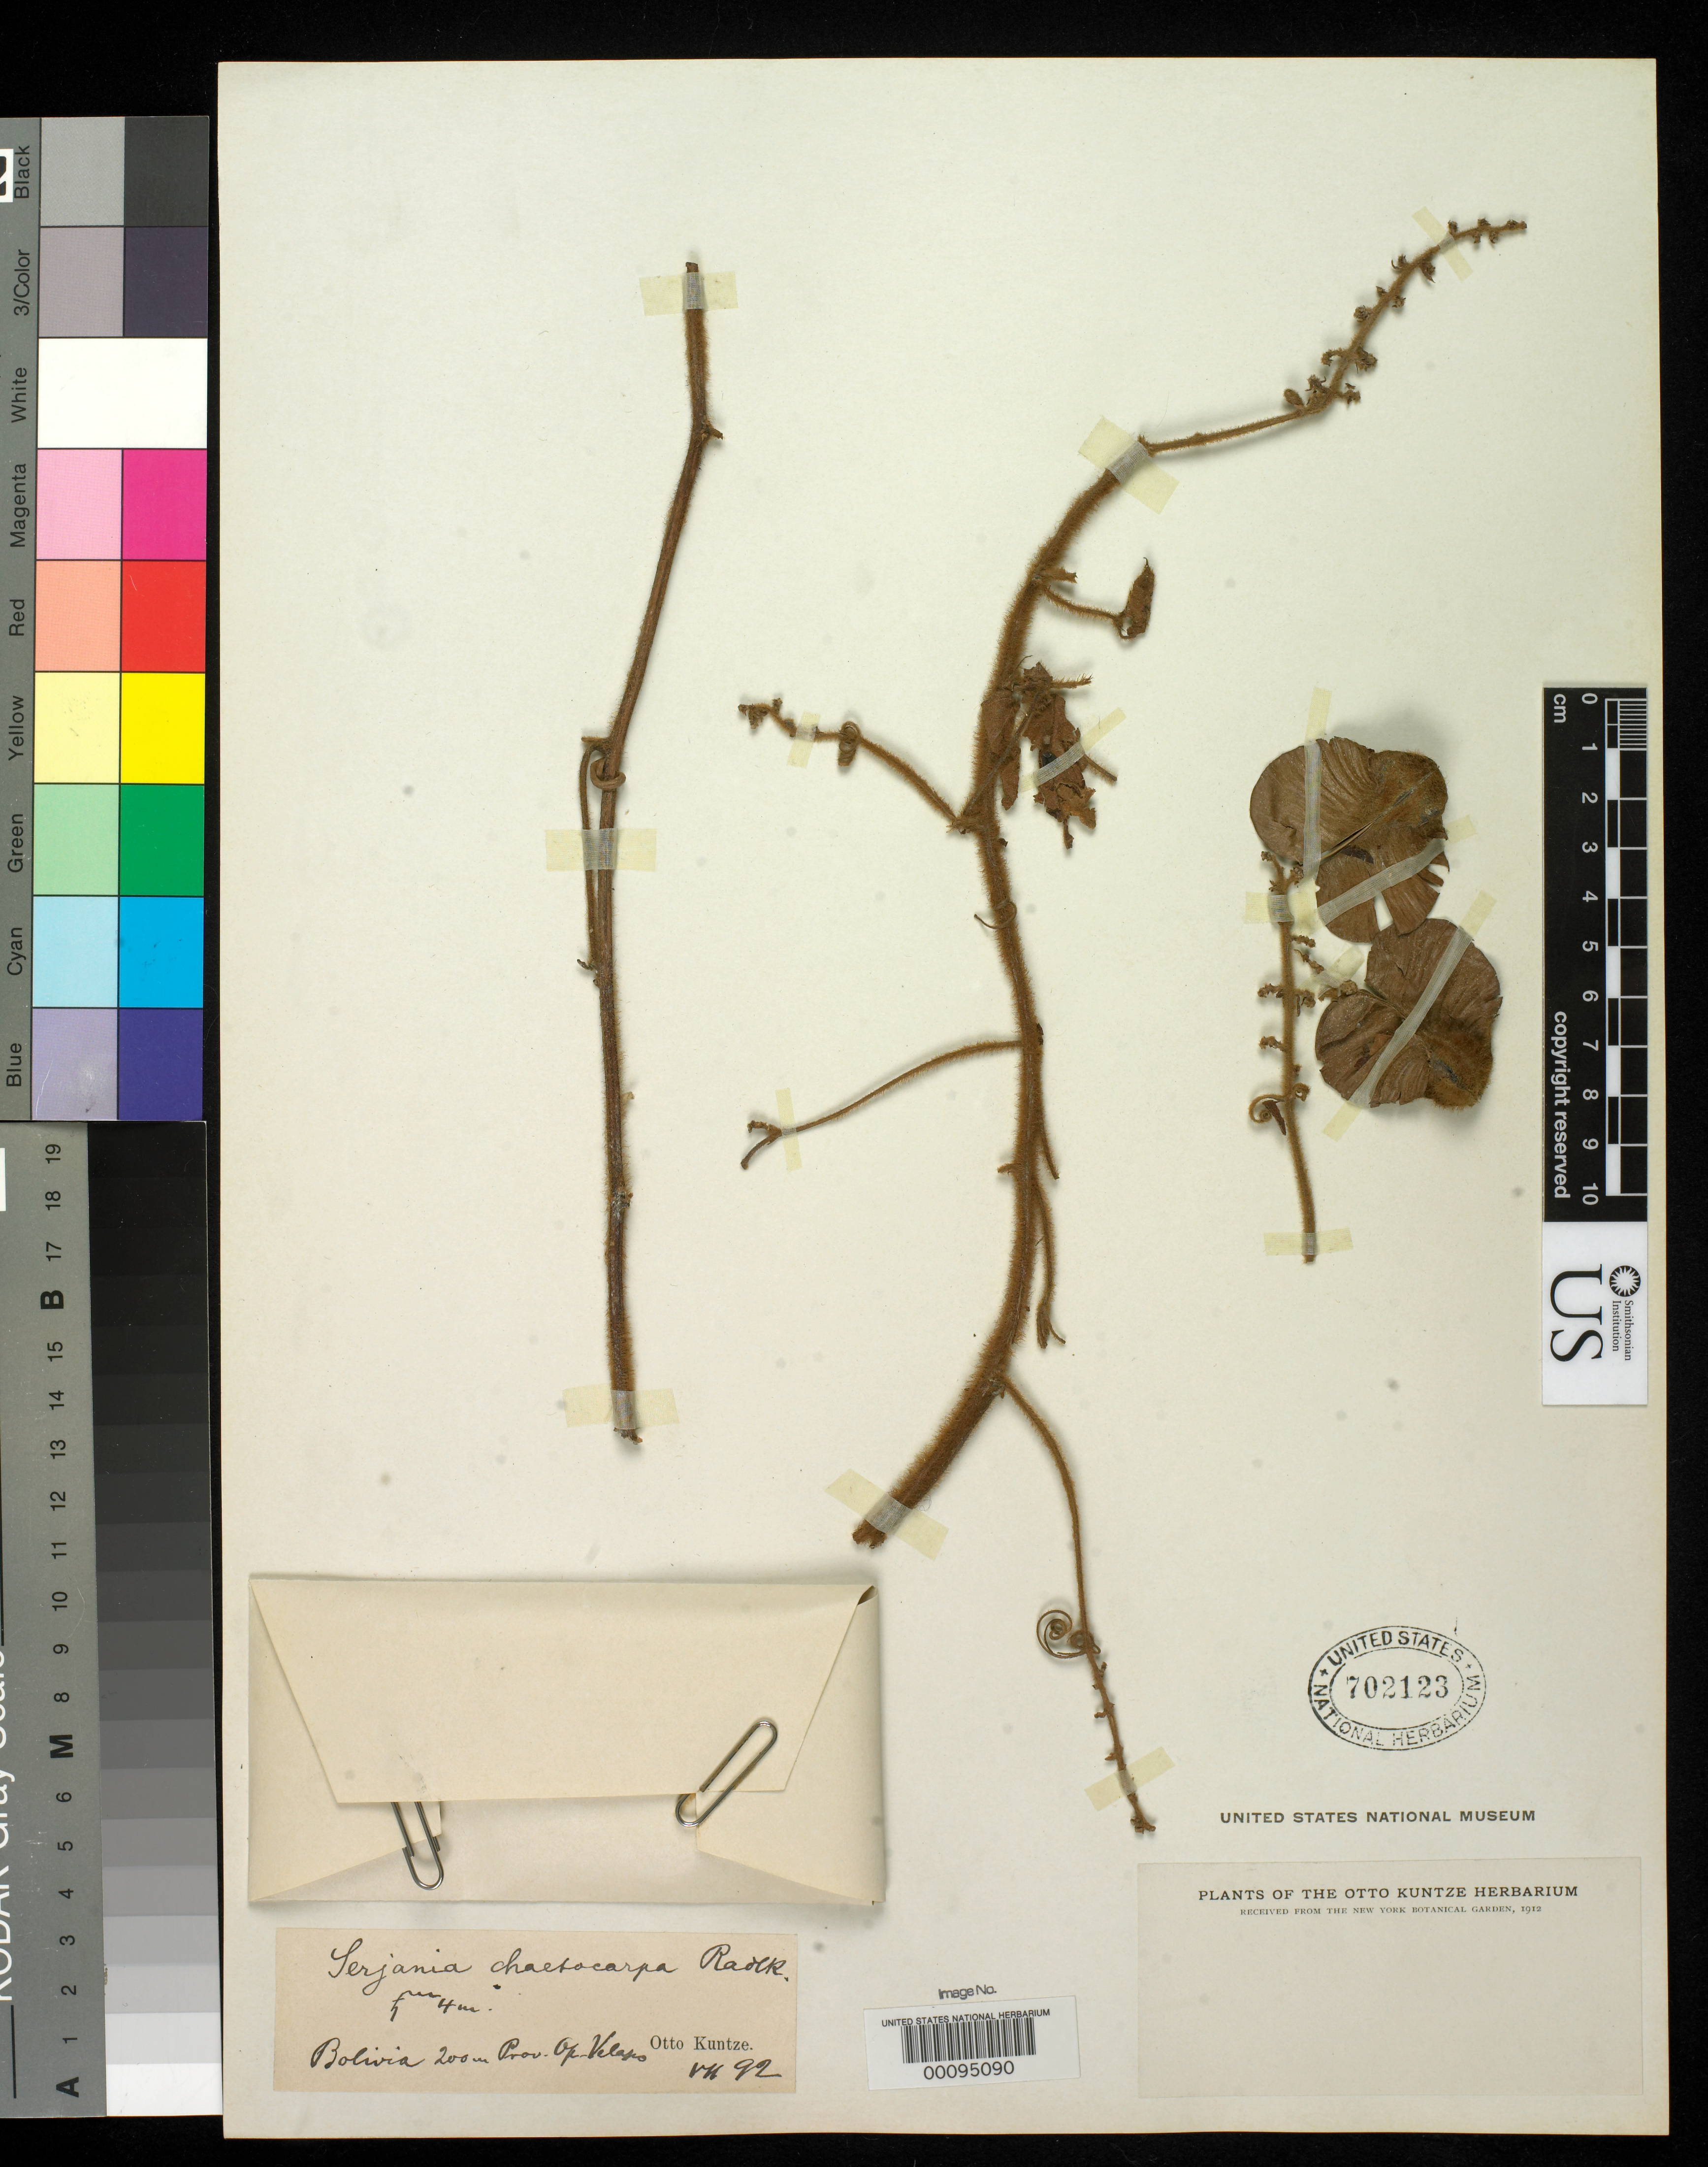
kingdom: Plantae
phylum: Tracheophyta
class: Magnoliopsida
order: Sapindales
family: Sapindaceae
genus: Serjania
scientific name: Serjania chaetocarpa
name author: Radlk.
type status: Type Collection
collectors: C.E.O. Kuntze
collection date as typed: Jul 1892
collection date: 1892-07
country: Bolivia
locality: Mapiri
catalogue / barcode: US 702123